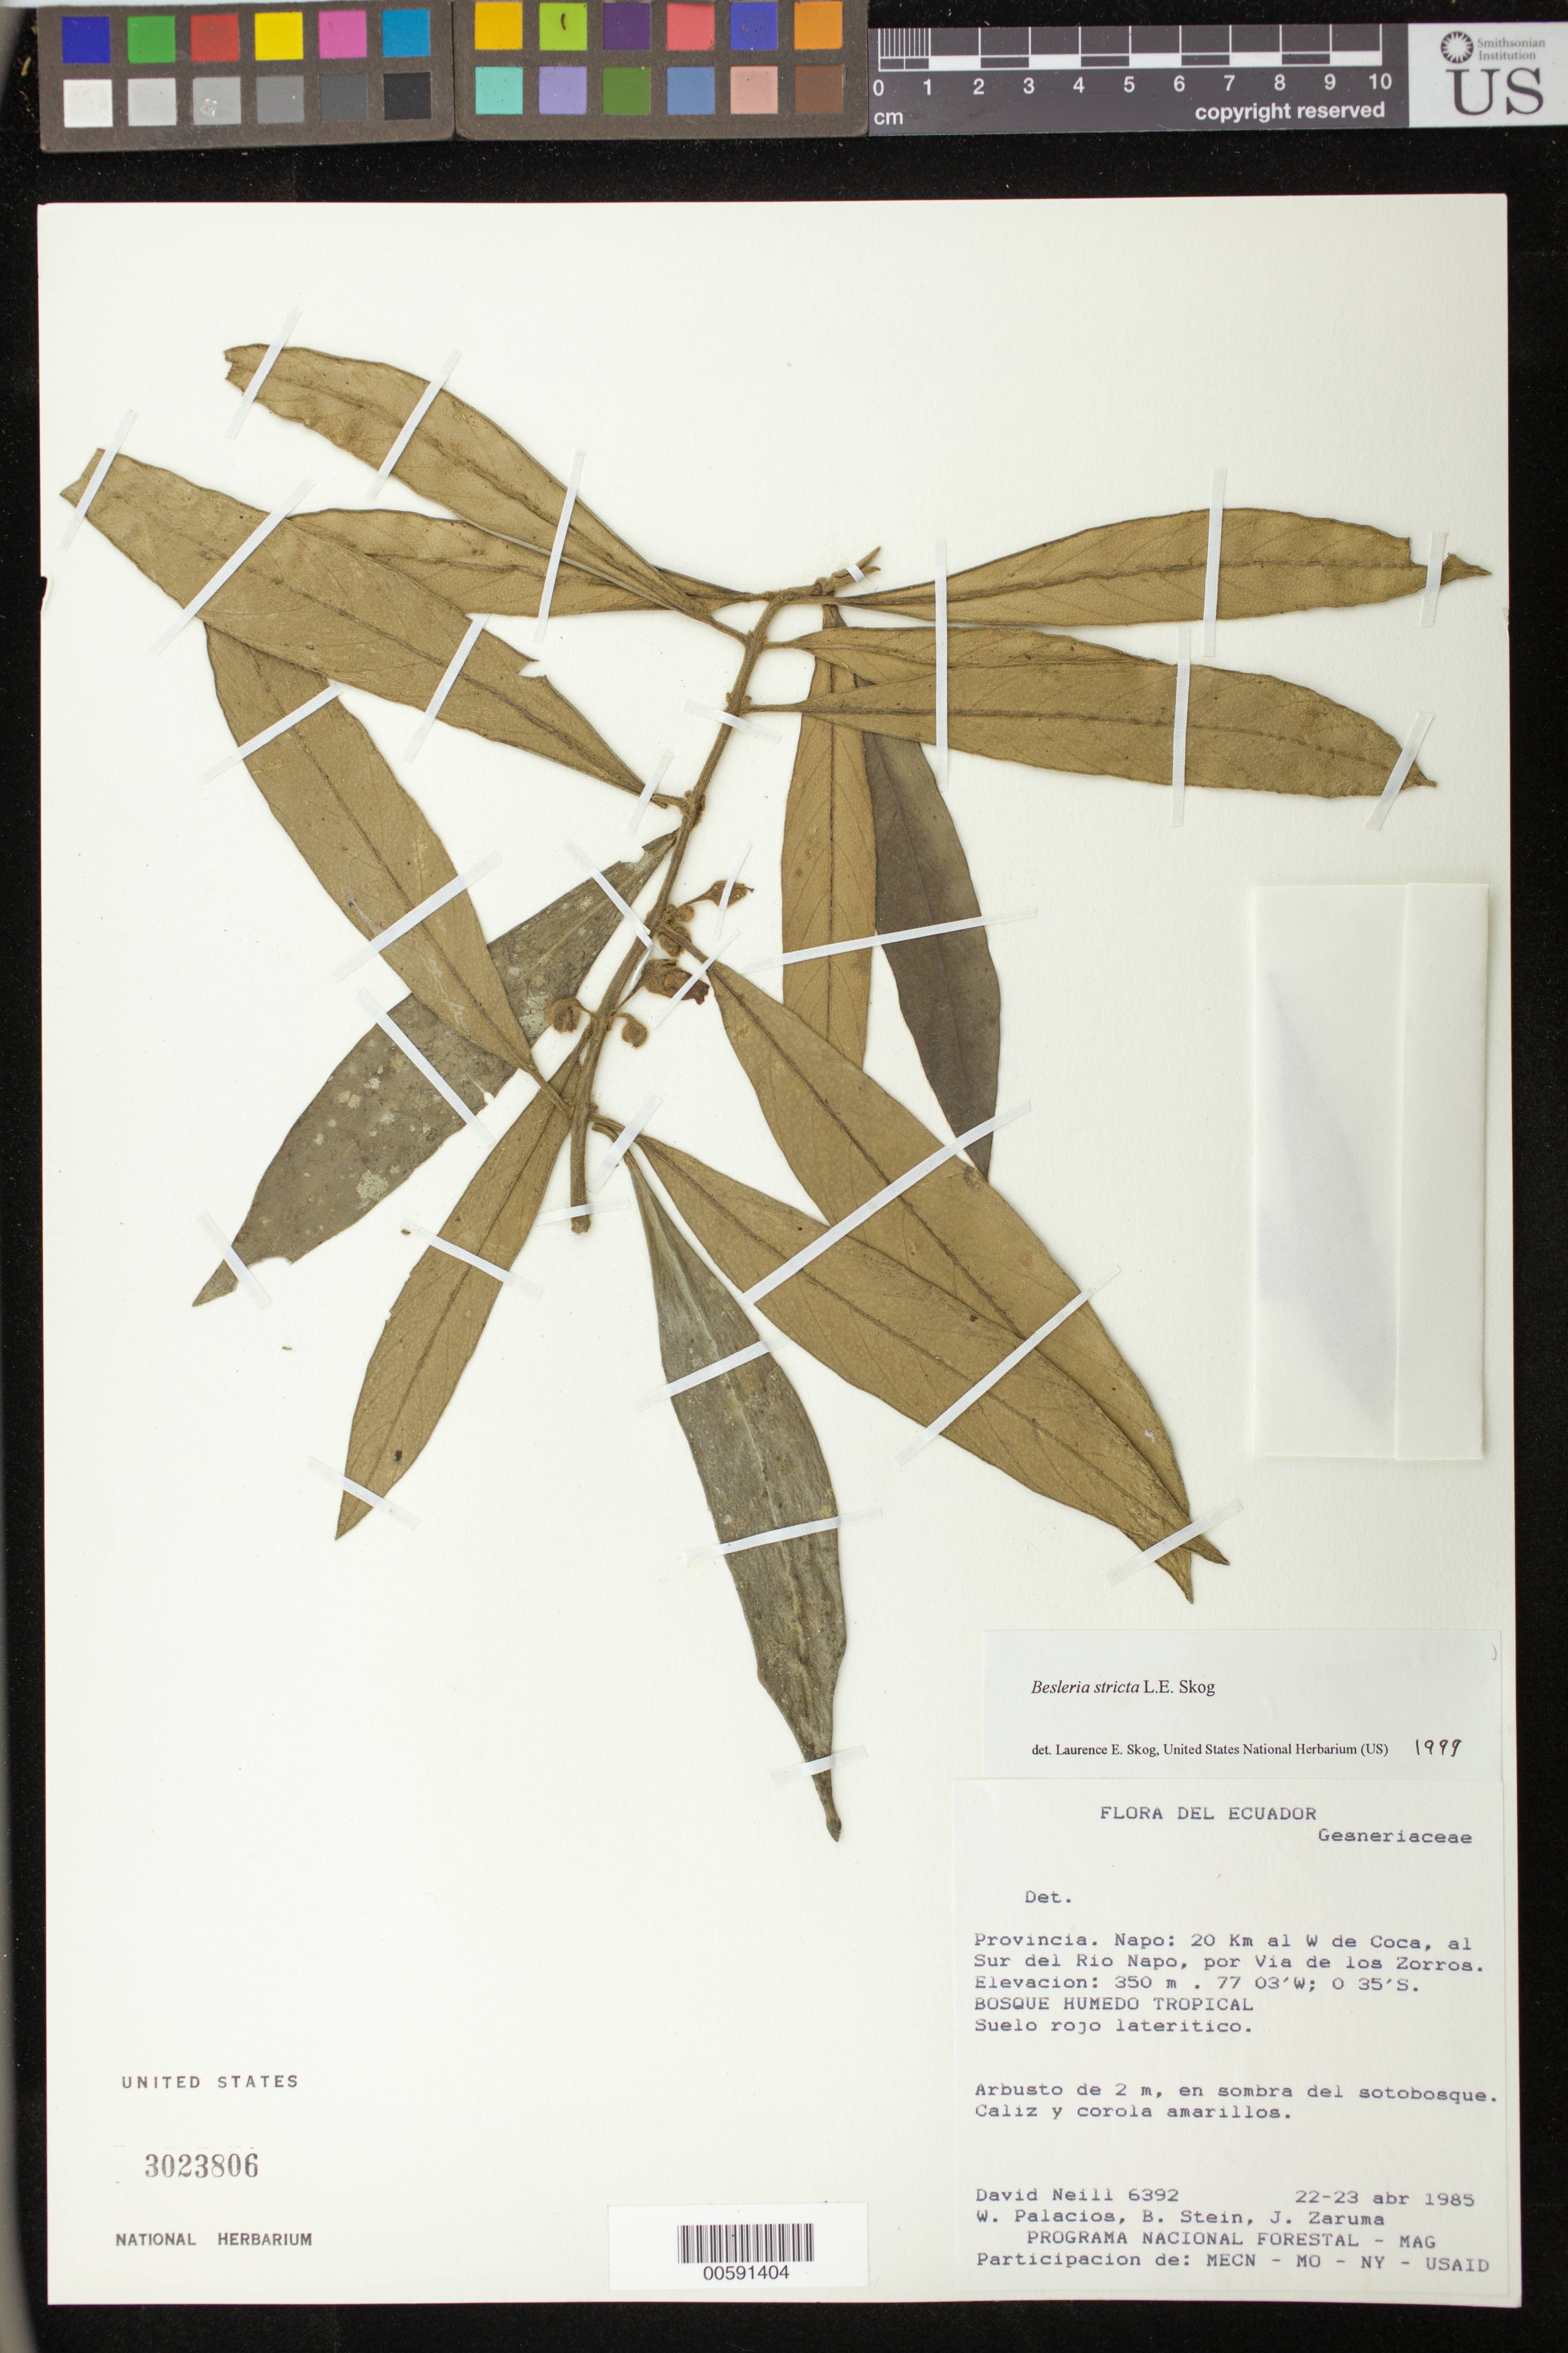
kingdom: Plantae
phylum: Tracheophyta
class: Magnoliopsida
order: Lamiales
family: Gesneriaceae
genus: Besleria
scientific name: Besleria stricta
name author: L.E. Skog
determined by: Skog, Laurence E.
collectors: D. A. Neill, W. Palacios, B. A. Stein & J. Zaruma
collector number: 6392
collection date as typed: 22-23 Apr 1985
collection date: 1985-04-22/1985-04-23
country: Ecuador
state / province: Napo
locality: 20 km al W de coca, al S del Rio Napo, por Via de los Zorros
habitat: Bosque húmedo tropical; suelo rojo lateritico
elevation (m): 350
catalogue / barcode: US 3023806